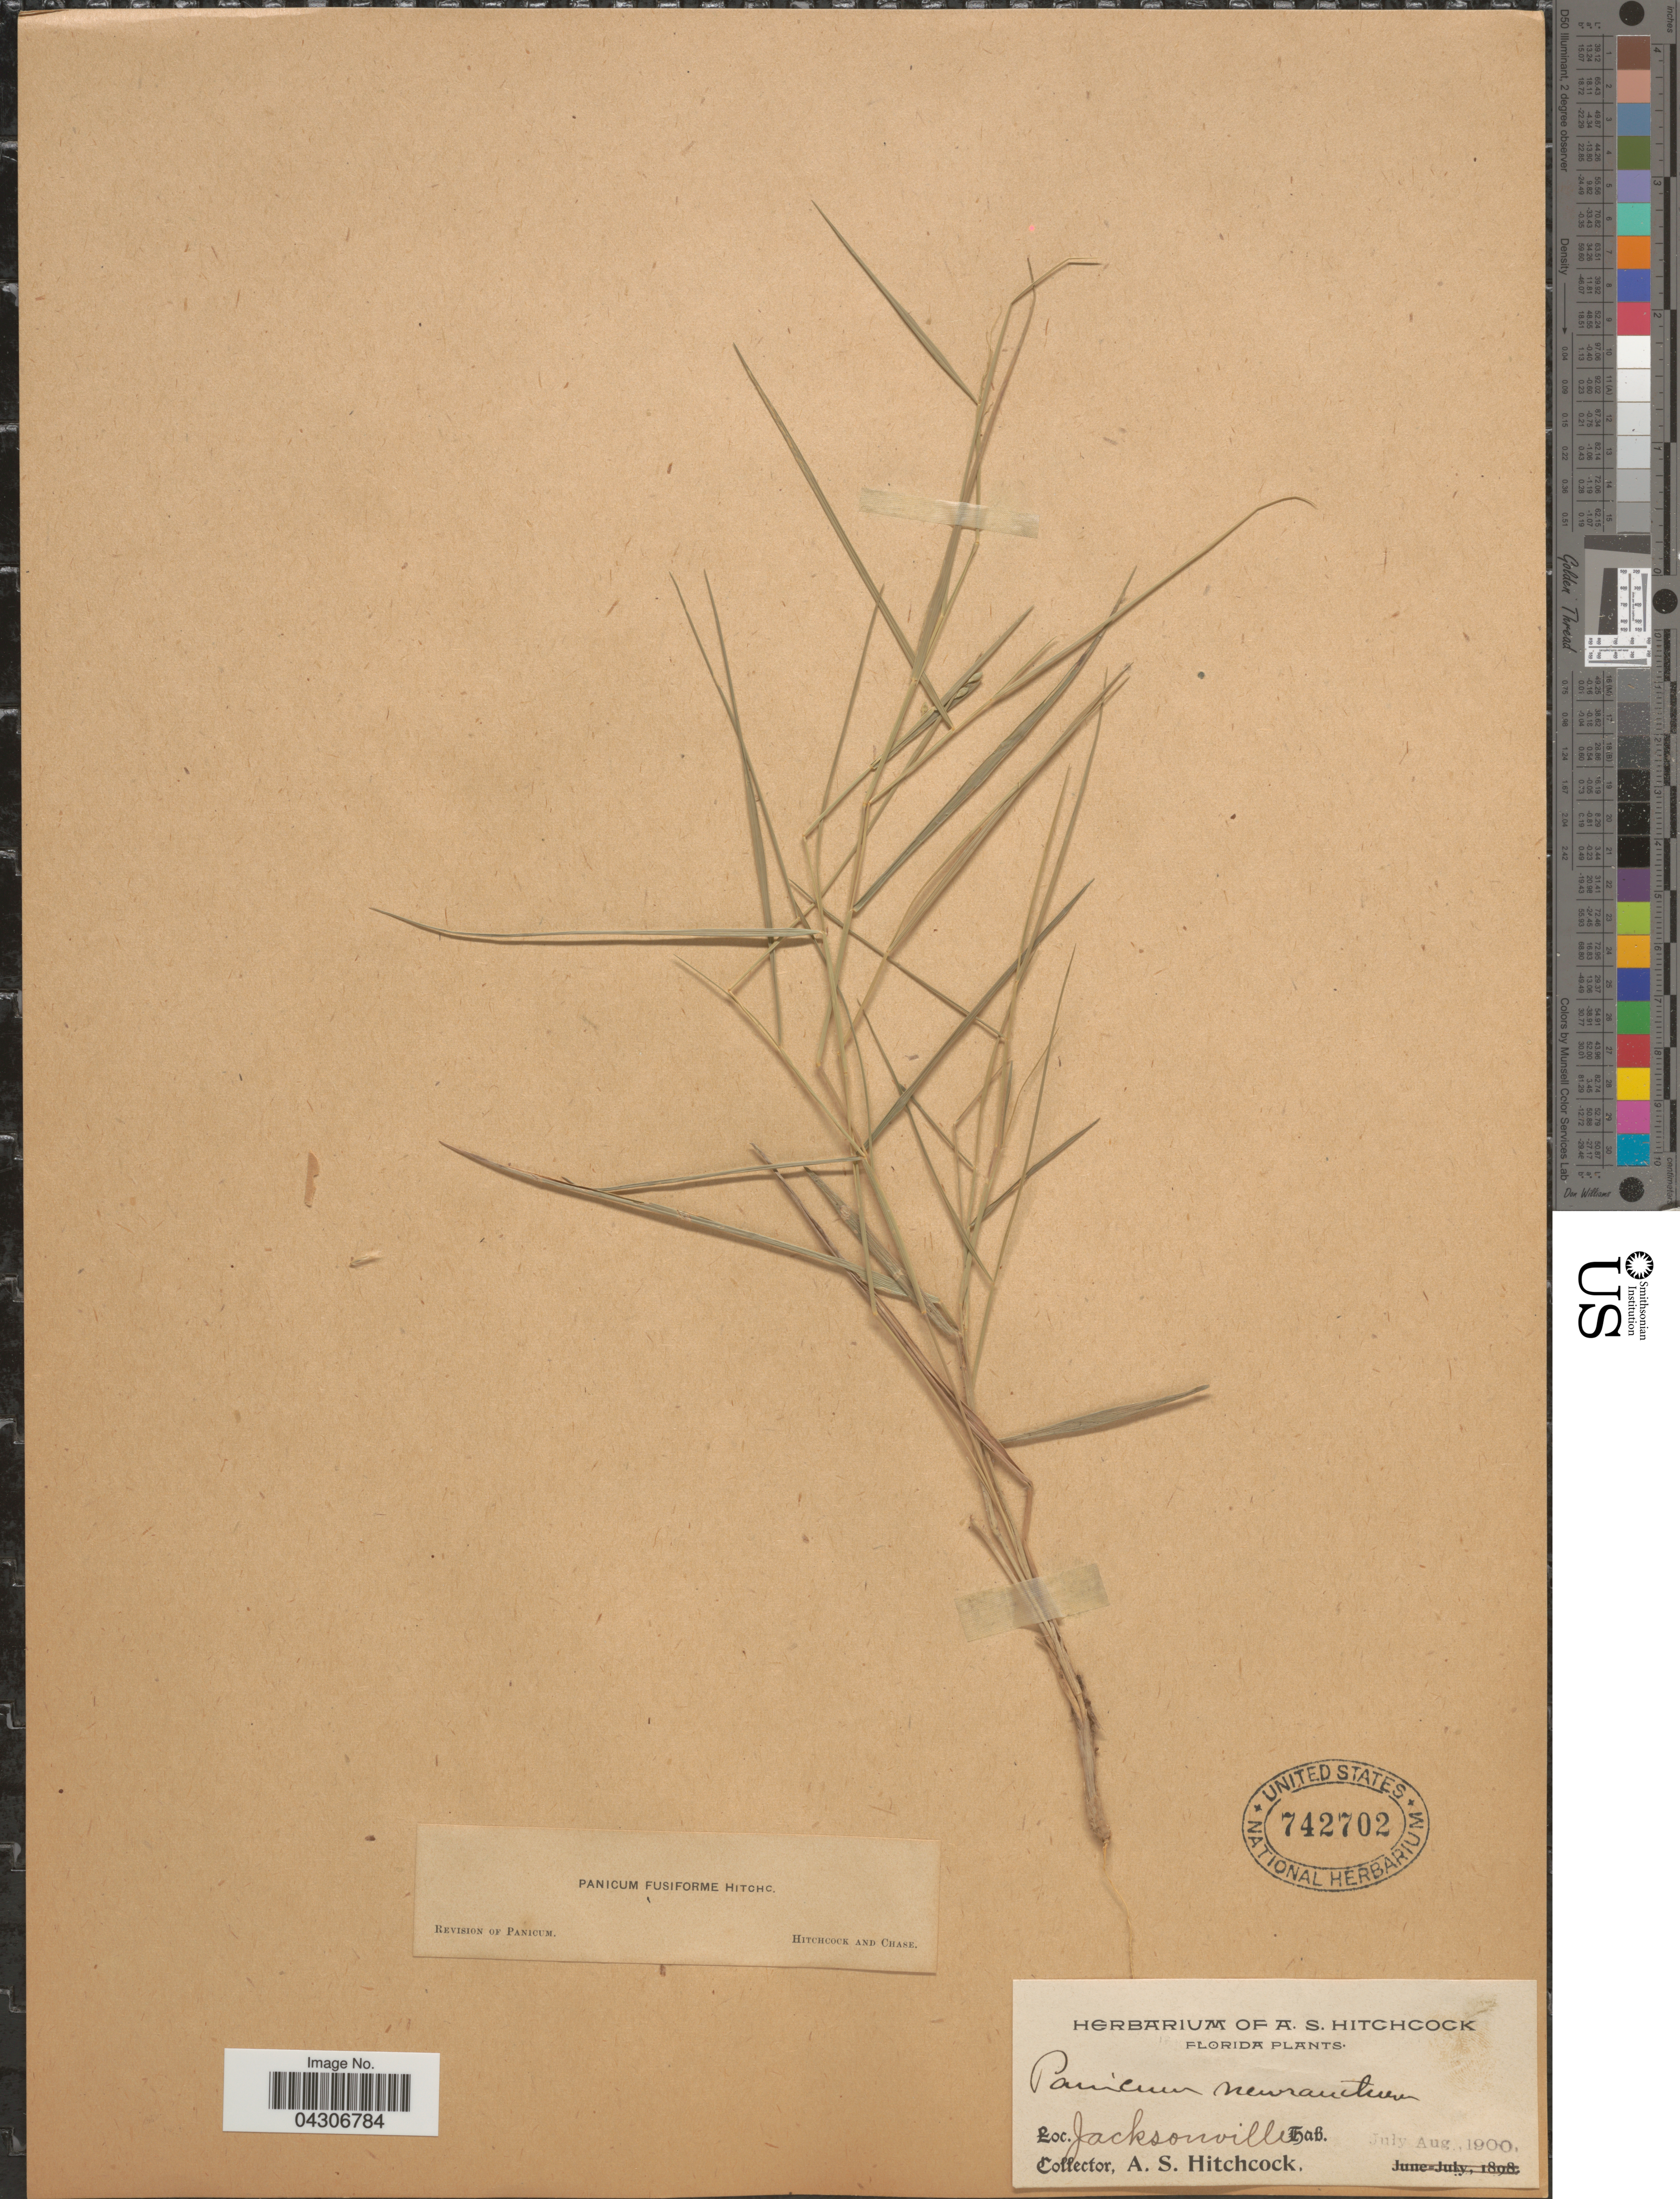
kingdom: Plantae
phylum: Tracheophyta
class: Liliopsida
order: Poales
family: Poaceae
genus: Dichanthelium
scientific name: Dichanthelium aciculare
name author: (Desv. ex Poir.) Gould & C.A. Clark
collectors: A. S. Hitchcock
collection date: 1900-07/1900-08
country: United States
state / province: Florida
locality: Jacksonville.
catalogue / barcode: US 742702